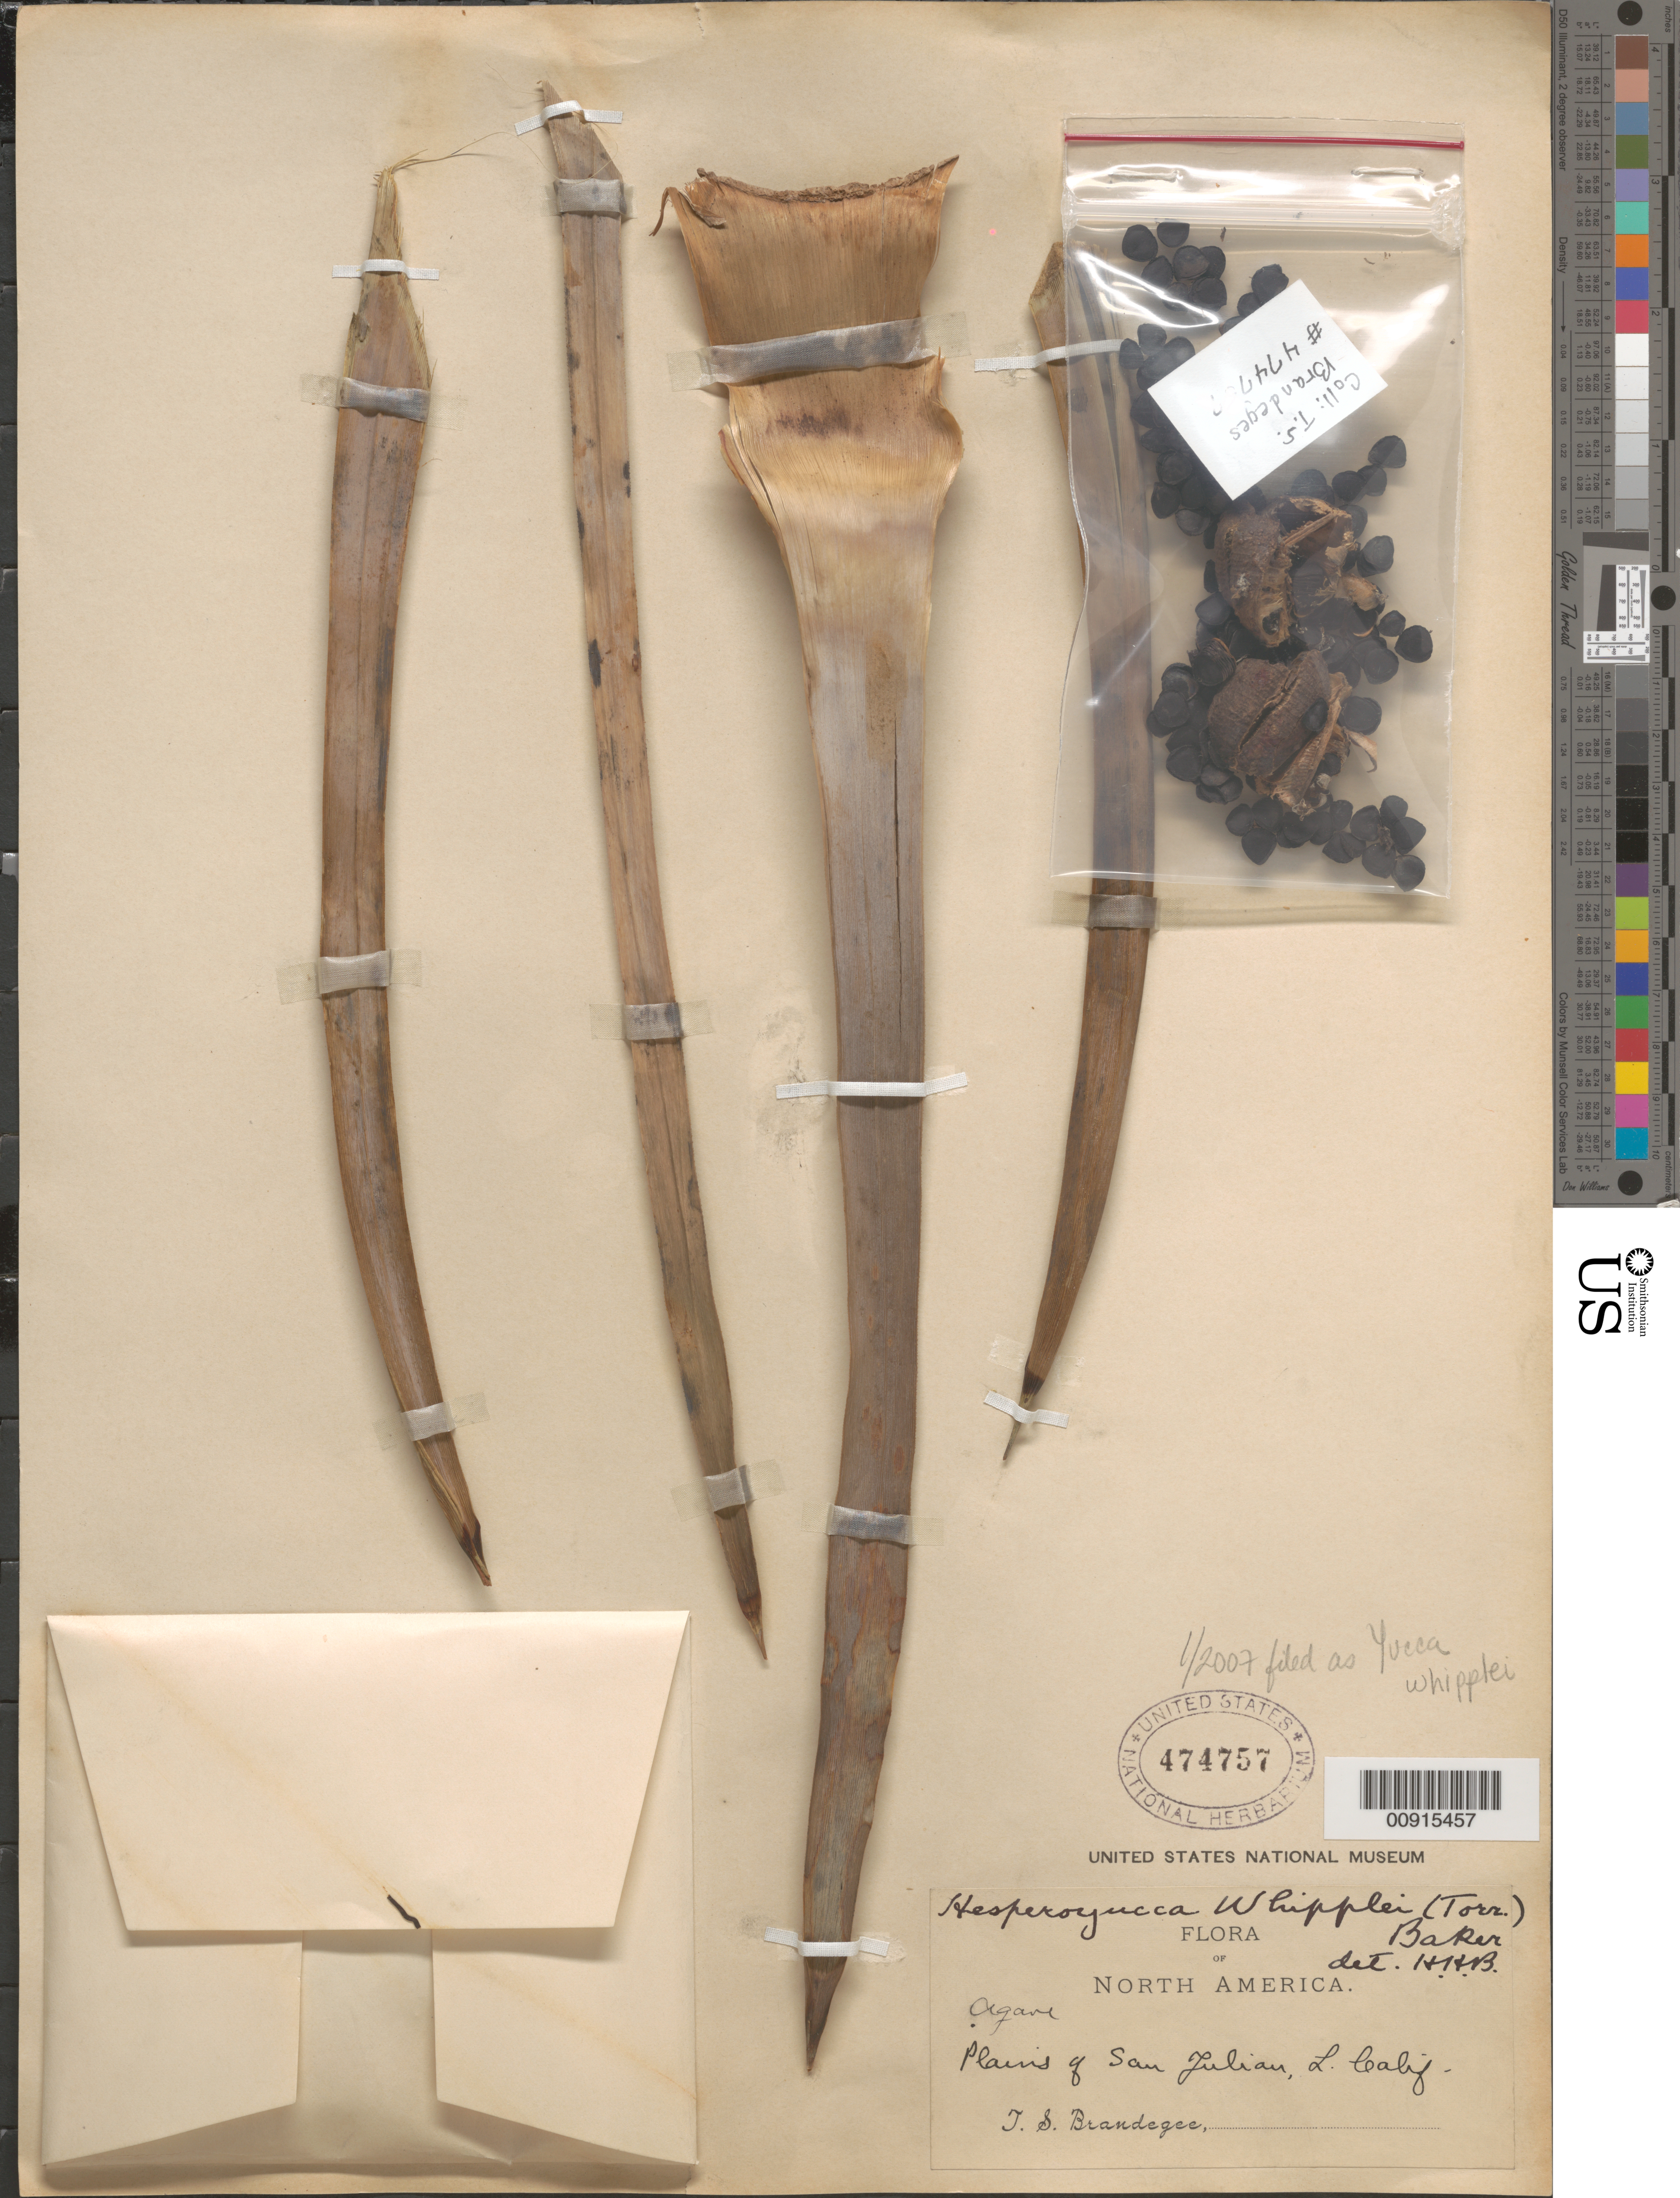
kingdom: Plantae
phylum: Tracheophyta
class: Liliopsida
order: Asparagales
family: Asparagaceae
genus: Yucca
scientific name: Yucca whipplei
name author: Torr.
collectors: T. S. Brandegee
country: Mexico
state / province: Baja California Sur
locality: Plains of San Julián, Lower California.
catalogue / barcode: US 474757